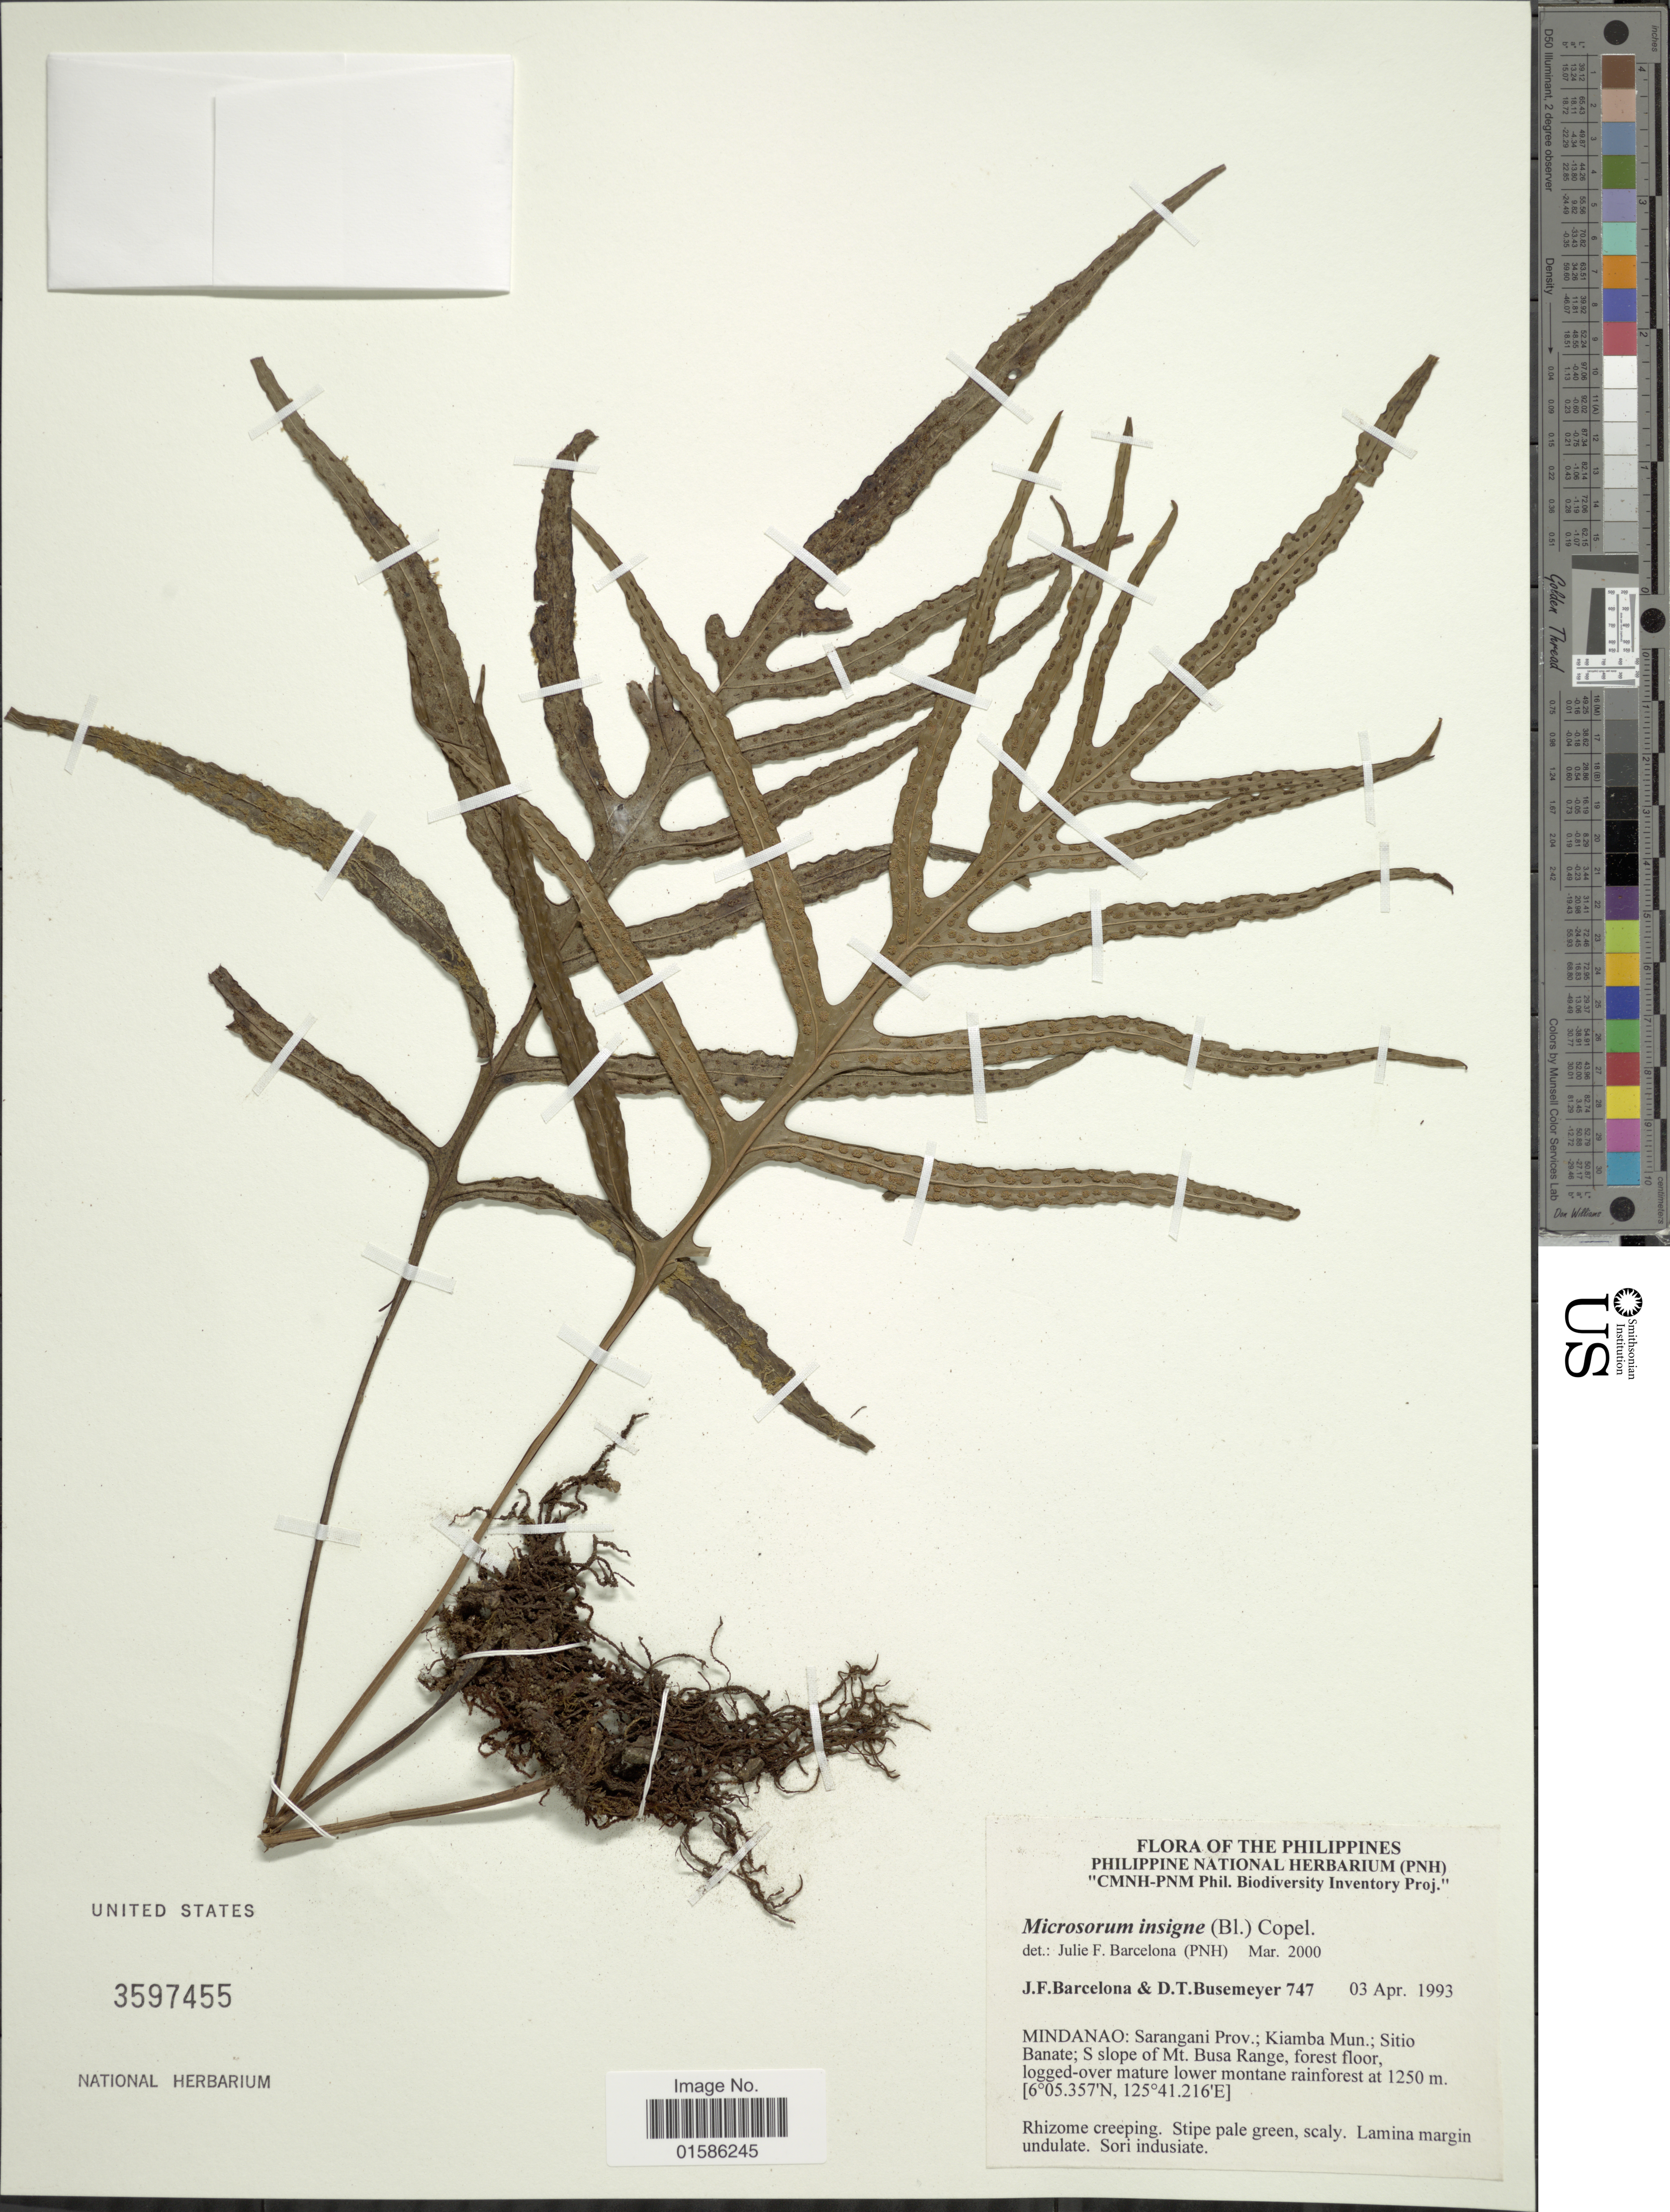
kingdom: Plantae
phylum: Tracheophyta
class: Polypodiopsida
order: Polypodiales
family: Polypodiaceae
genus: Microsorum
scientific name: Microsorum insigne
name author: (Blume) Copel.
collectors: J. F. Barcelona & D. Busemeyer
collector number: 747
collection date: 1993-04-03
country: Philippines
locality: Mindanao: Sarangani Prov; Kiamba Mun; Sitio Banate; S slope of Mt Busa Range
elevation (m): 1250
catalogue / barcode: US 3597455